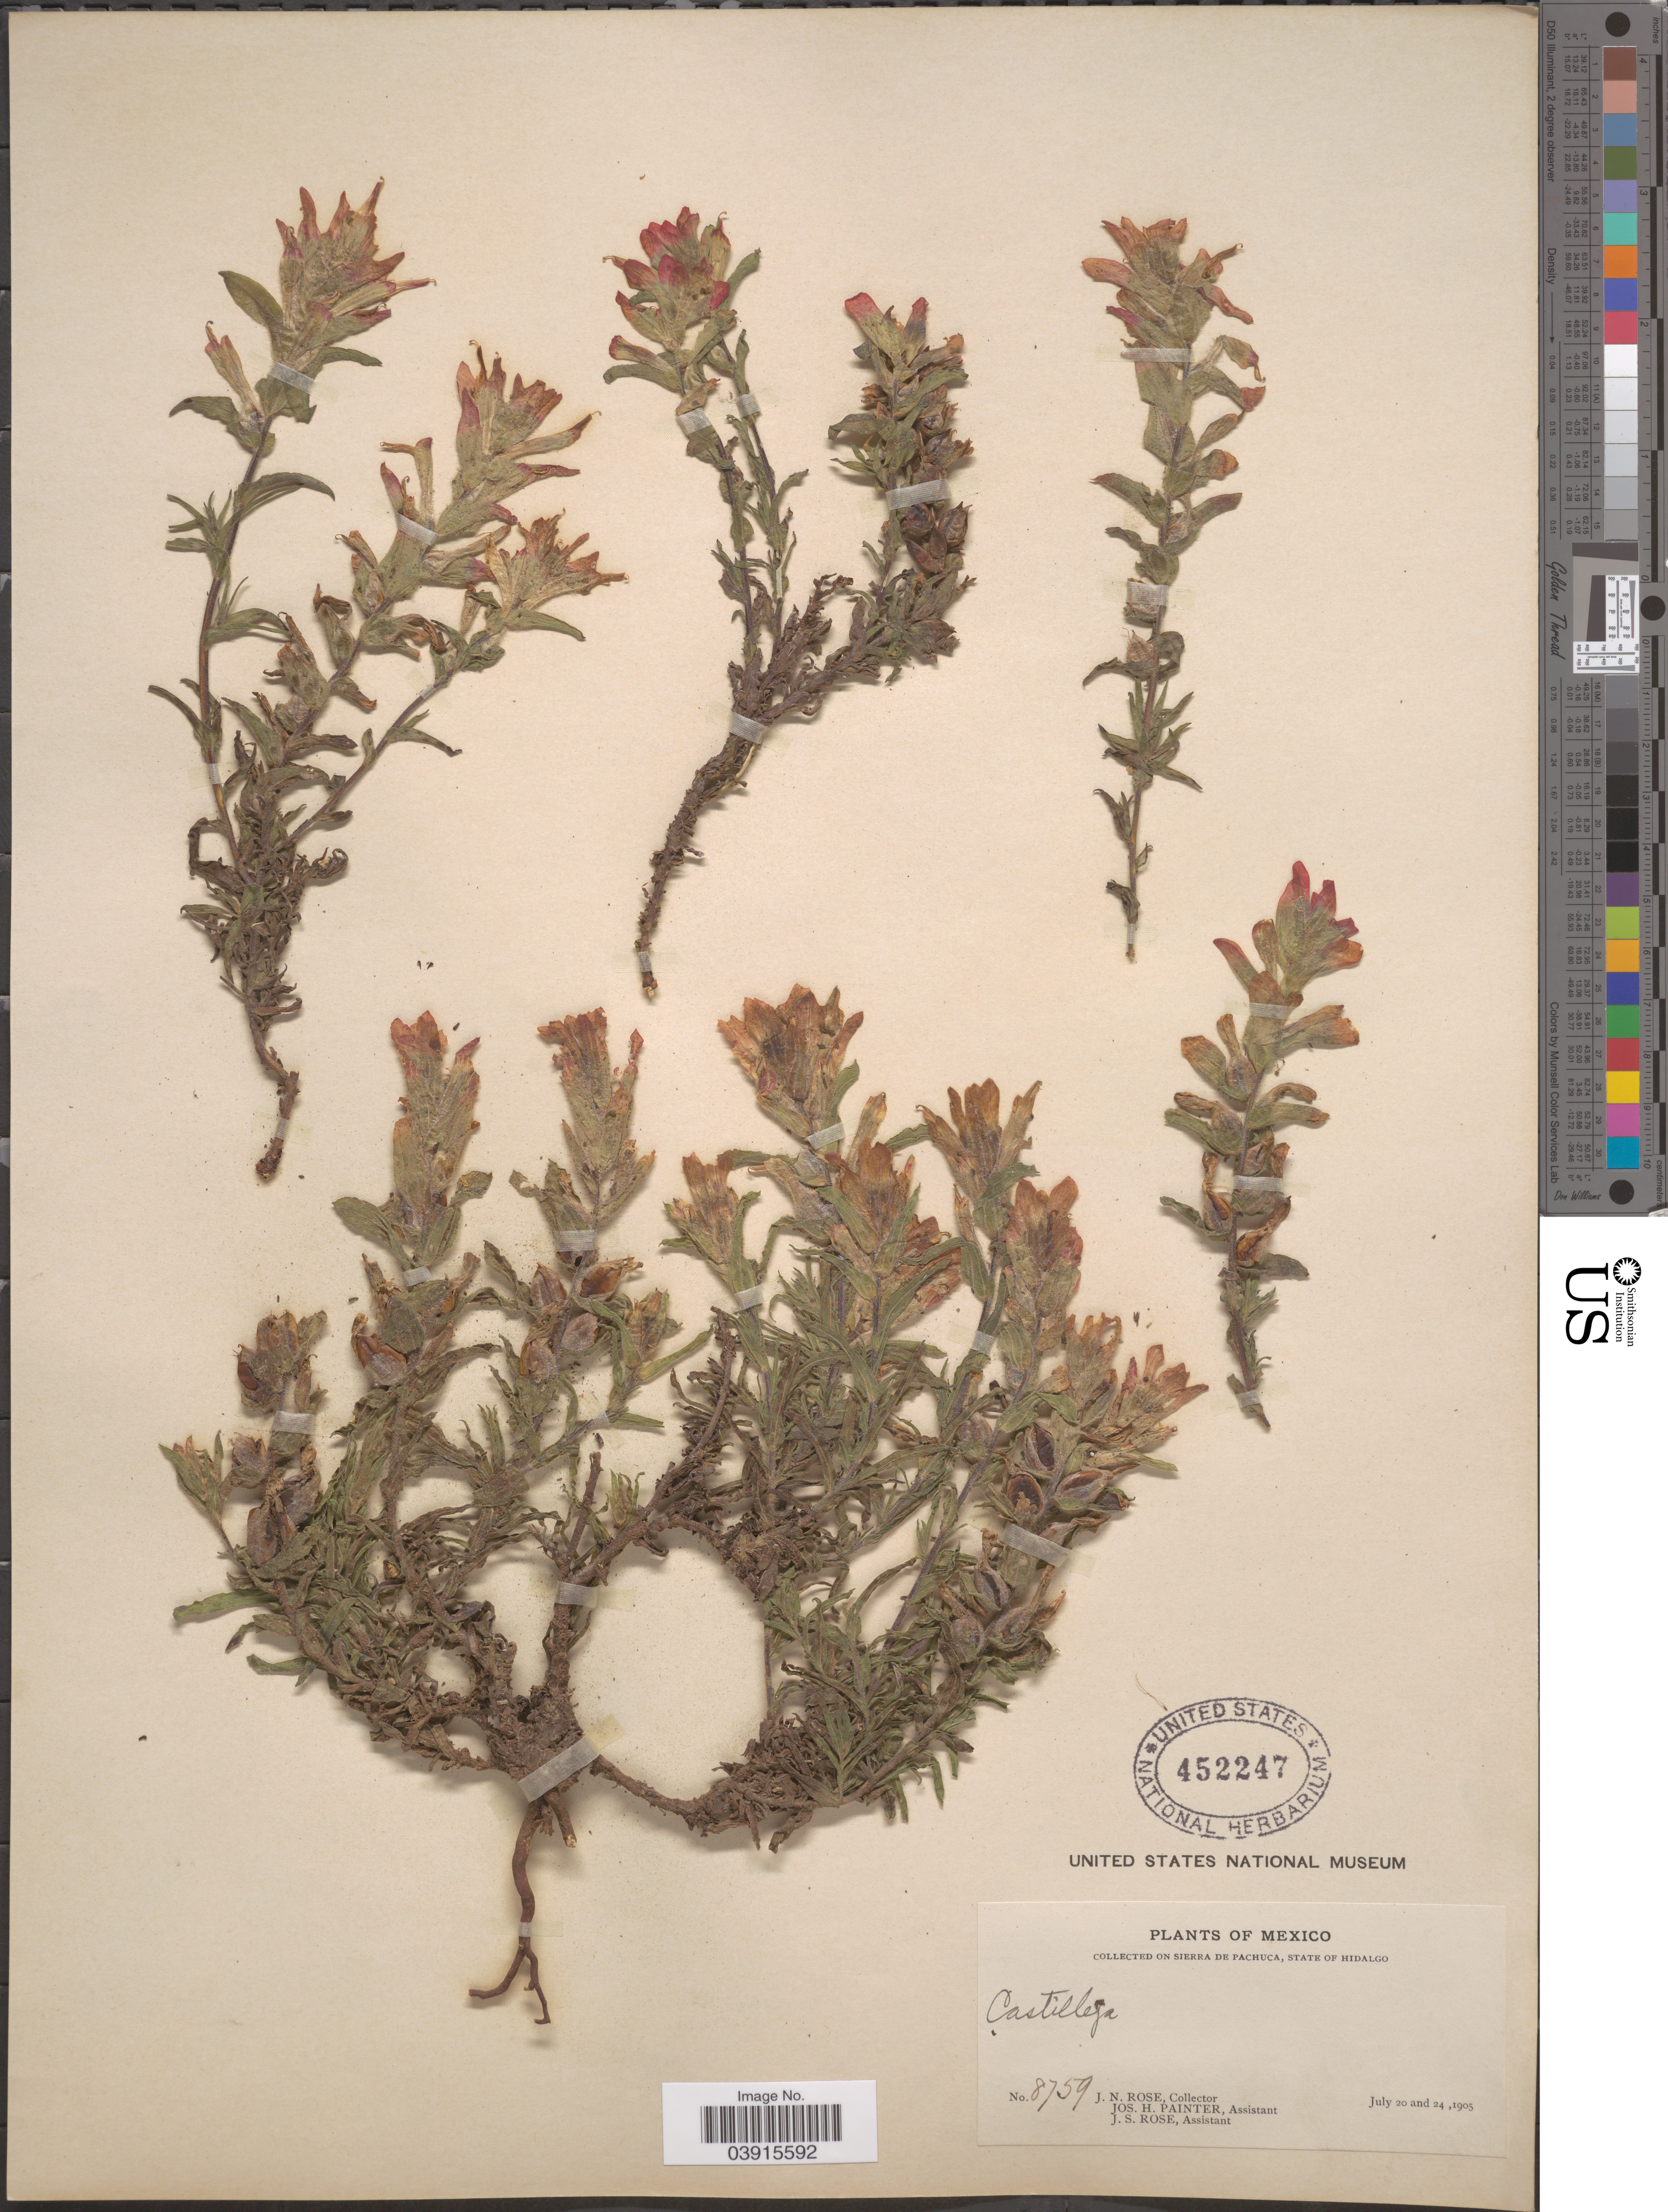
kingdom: Plantae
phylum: Tracheophyta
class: Magnoliopsida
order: Lamiales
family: Orobanchaceae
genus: Castilleja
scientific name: Castilleja scorzonerifolia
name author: Kunth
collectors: J. N. Rose, J. H. Painter & J. S. Rose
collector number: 8759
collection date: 1905-07-20/1905-07-24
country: Mexico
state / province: Hidalgo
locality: On Sierra de Pachuca.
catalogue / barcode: US 452247